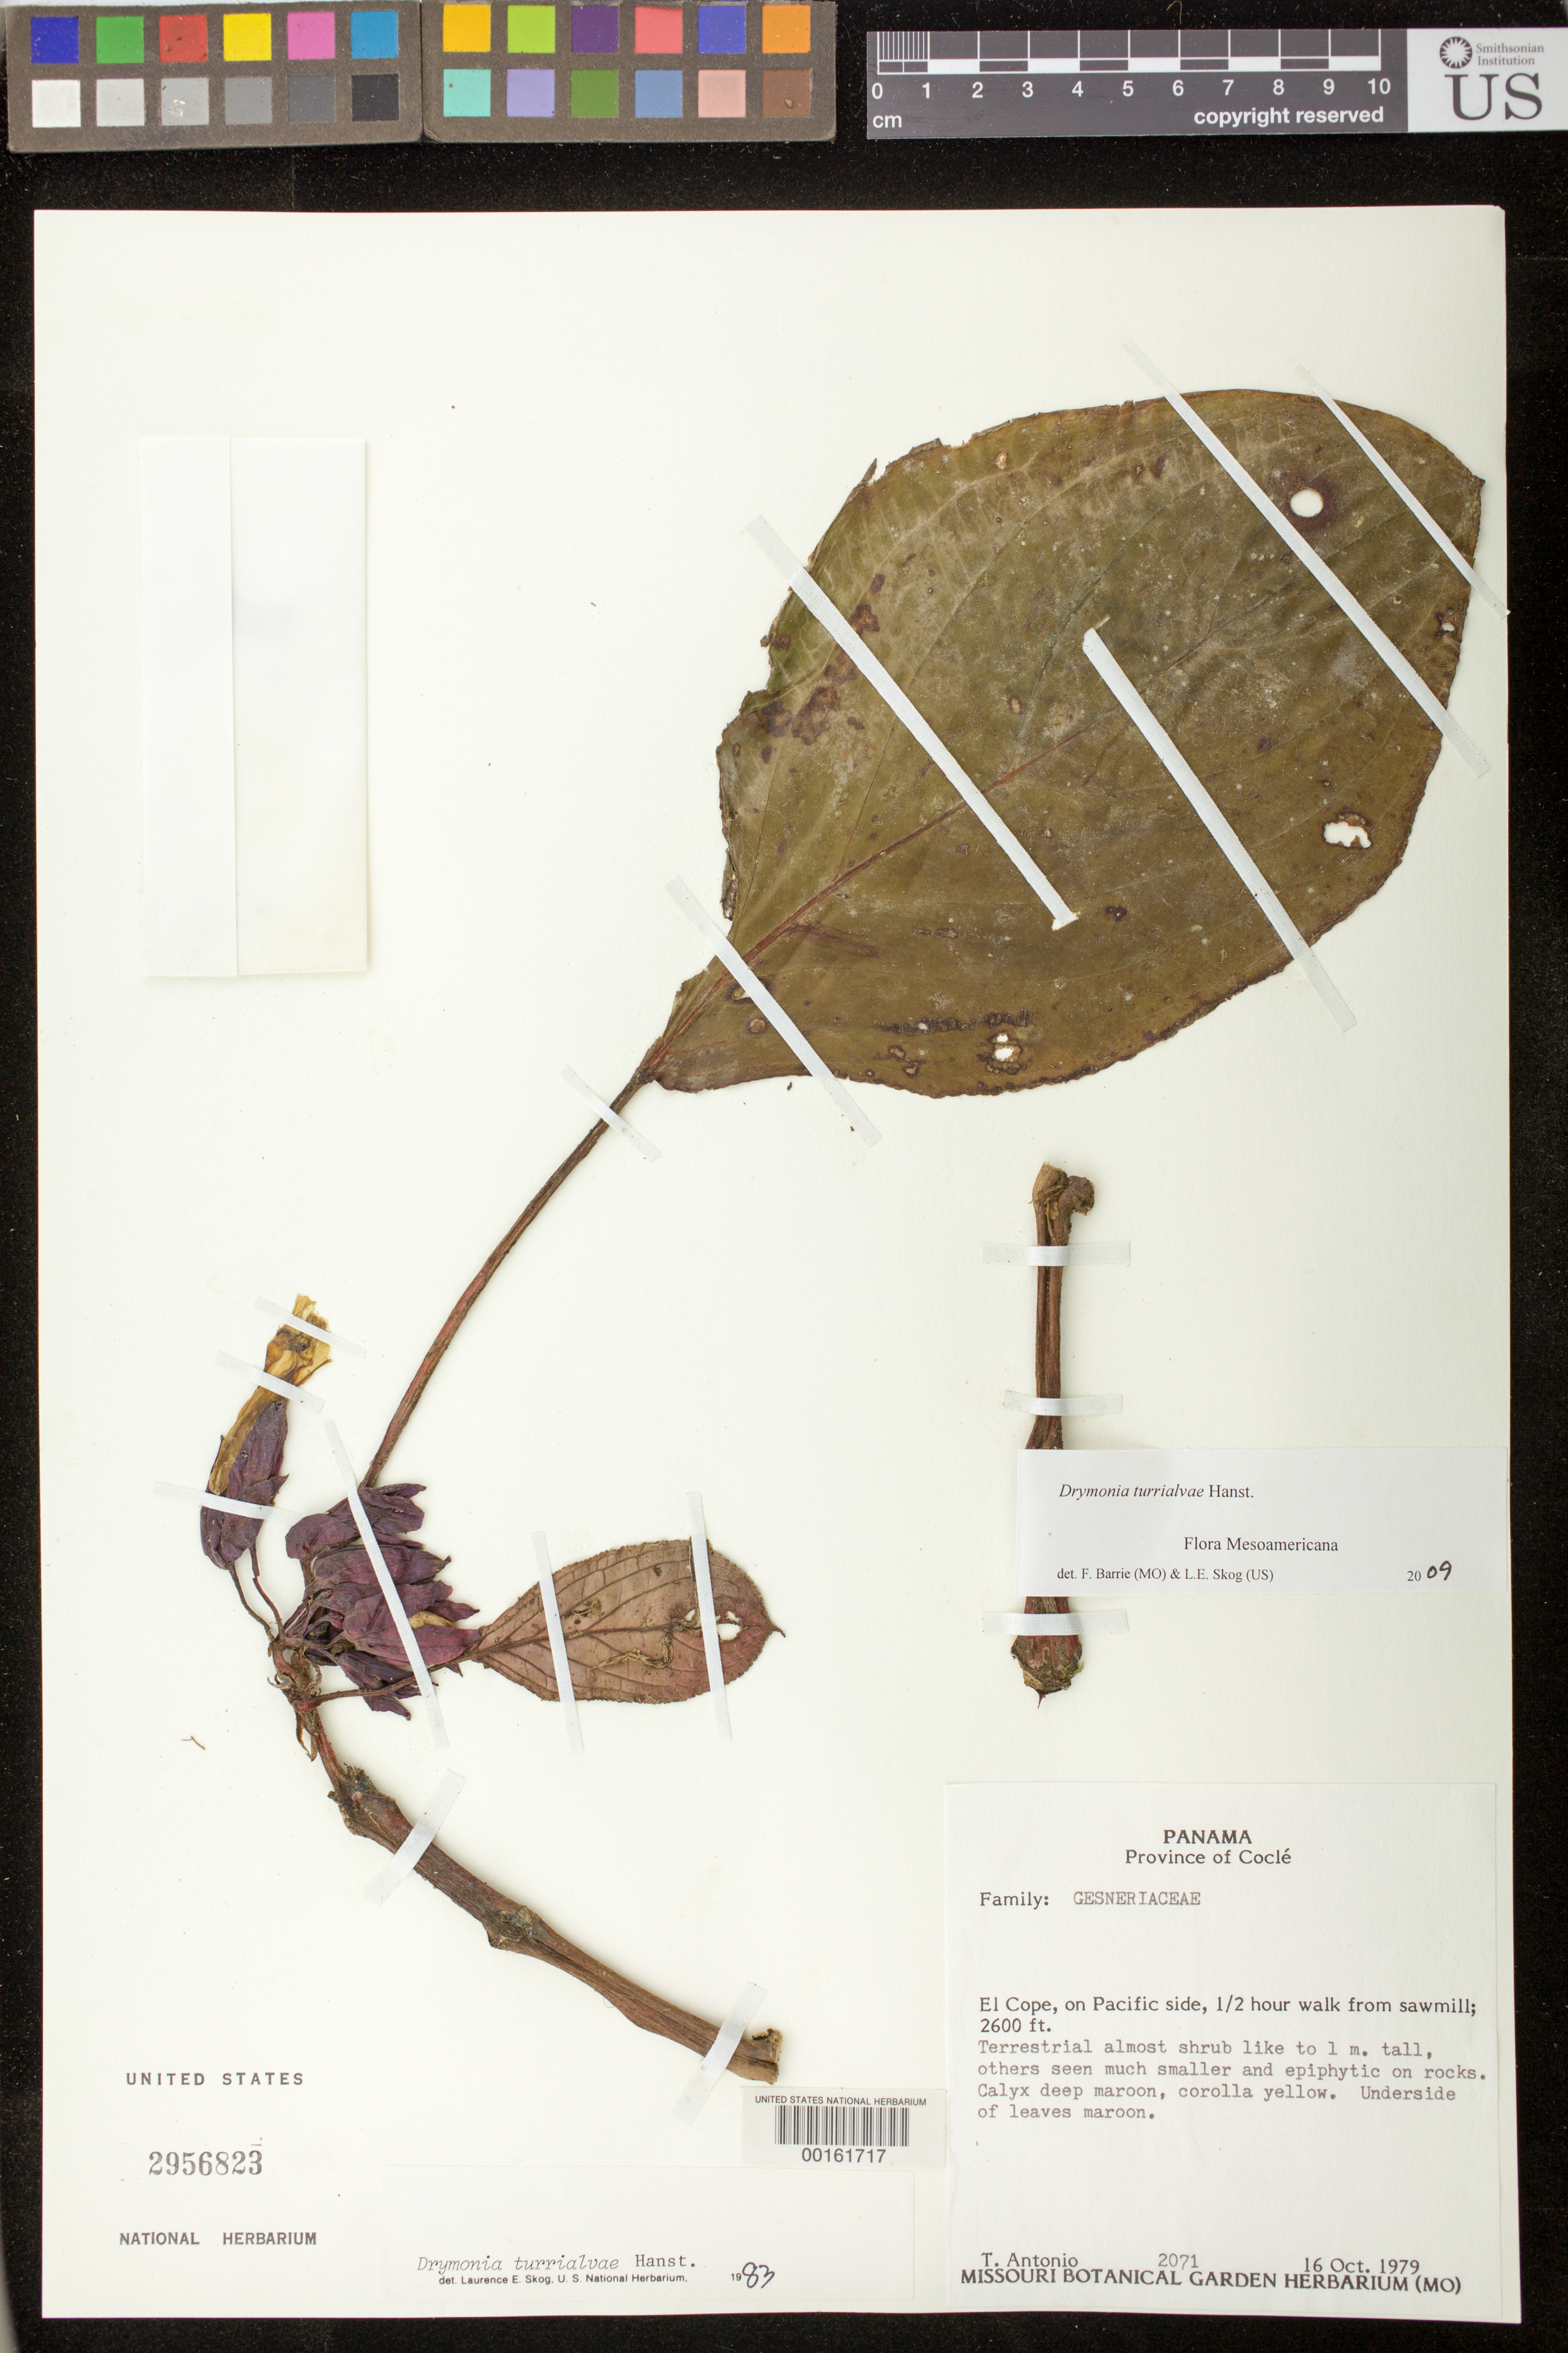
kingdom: Plantae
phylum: Tracheophyta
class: Magnoliopsida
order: Lamiales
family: Gesneriaceae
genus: Drymonia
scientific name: Drymonia turrialvae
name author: Hanst.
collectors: T. Antonio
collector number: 2071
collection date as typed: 16 Oct 1979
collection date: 1979-10-16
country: Panama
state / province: Coclé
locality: El Cope, on Pacific side, 1/2 hour walk from sawmill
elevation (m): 792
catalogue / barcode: US 2956823